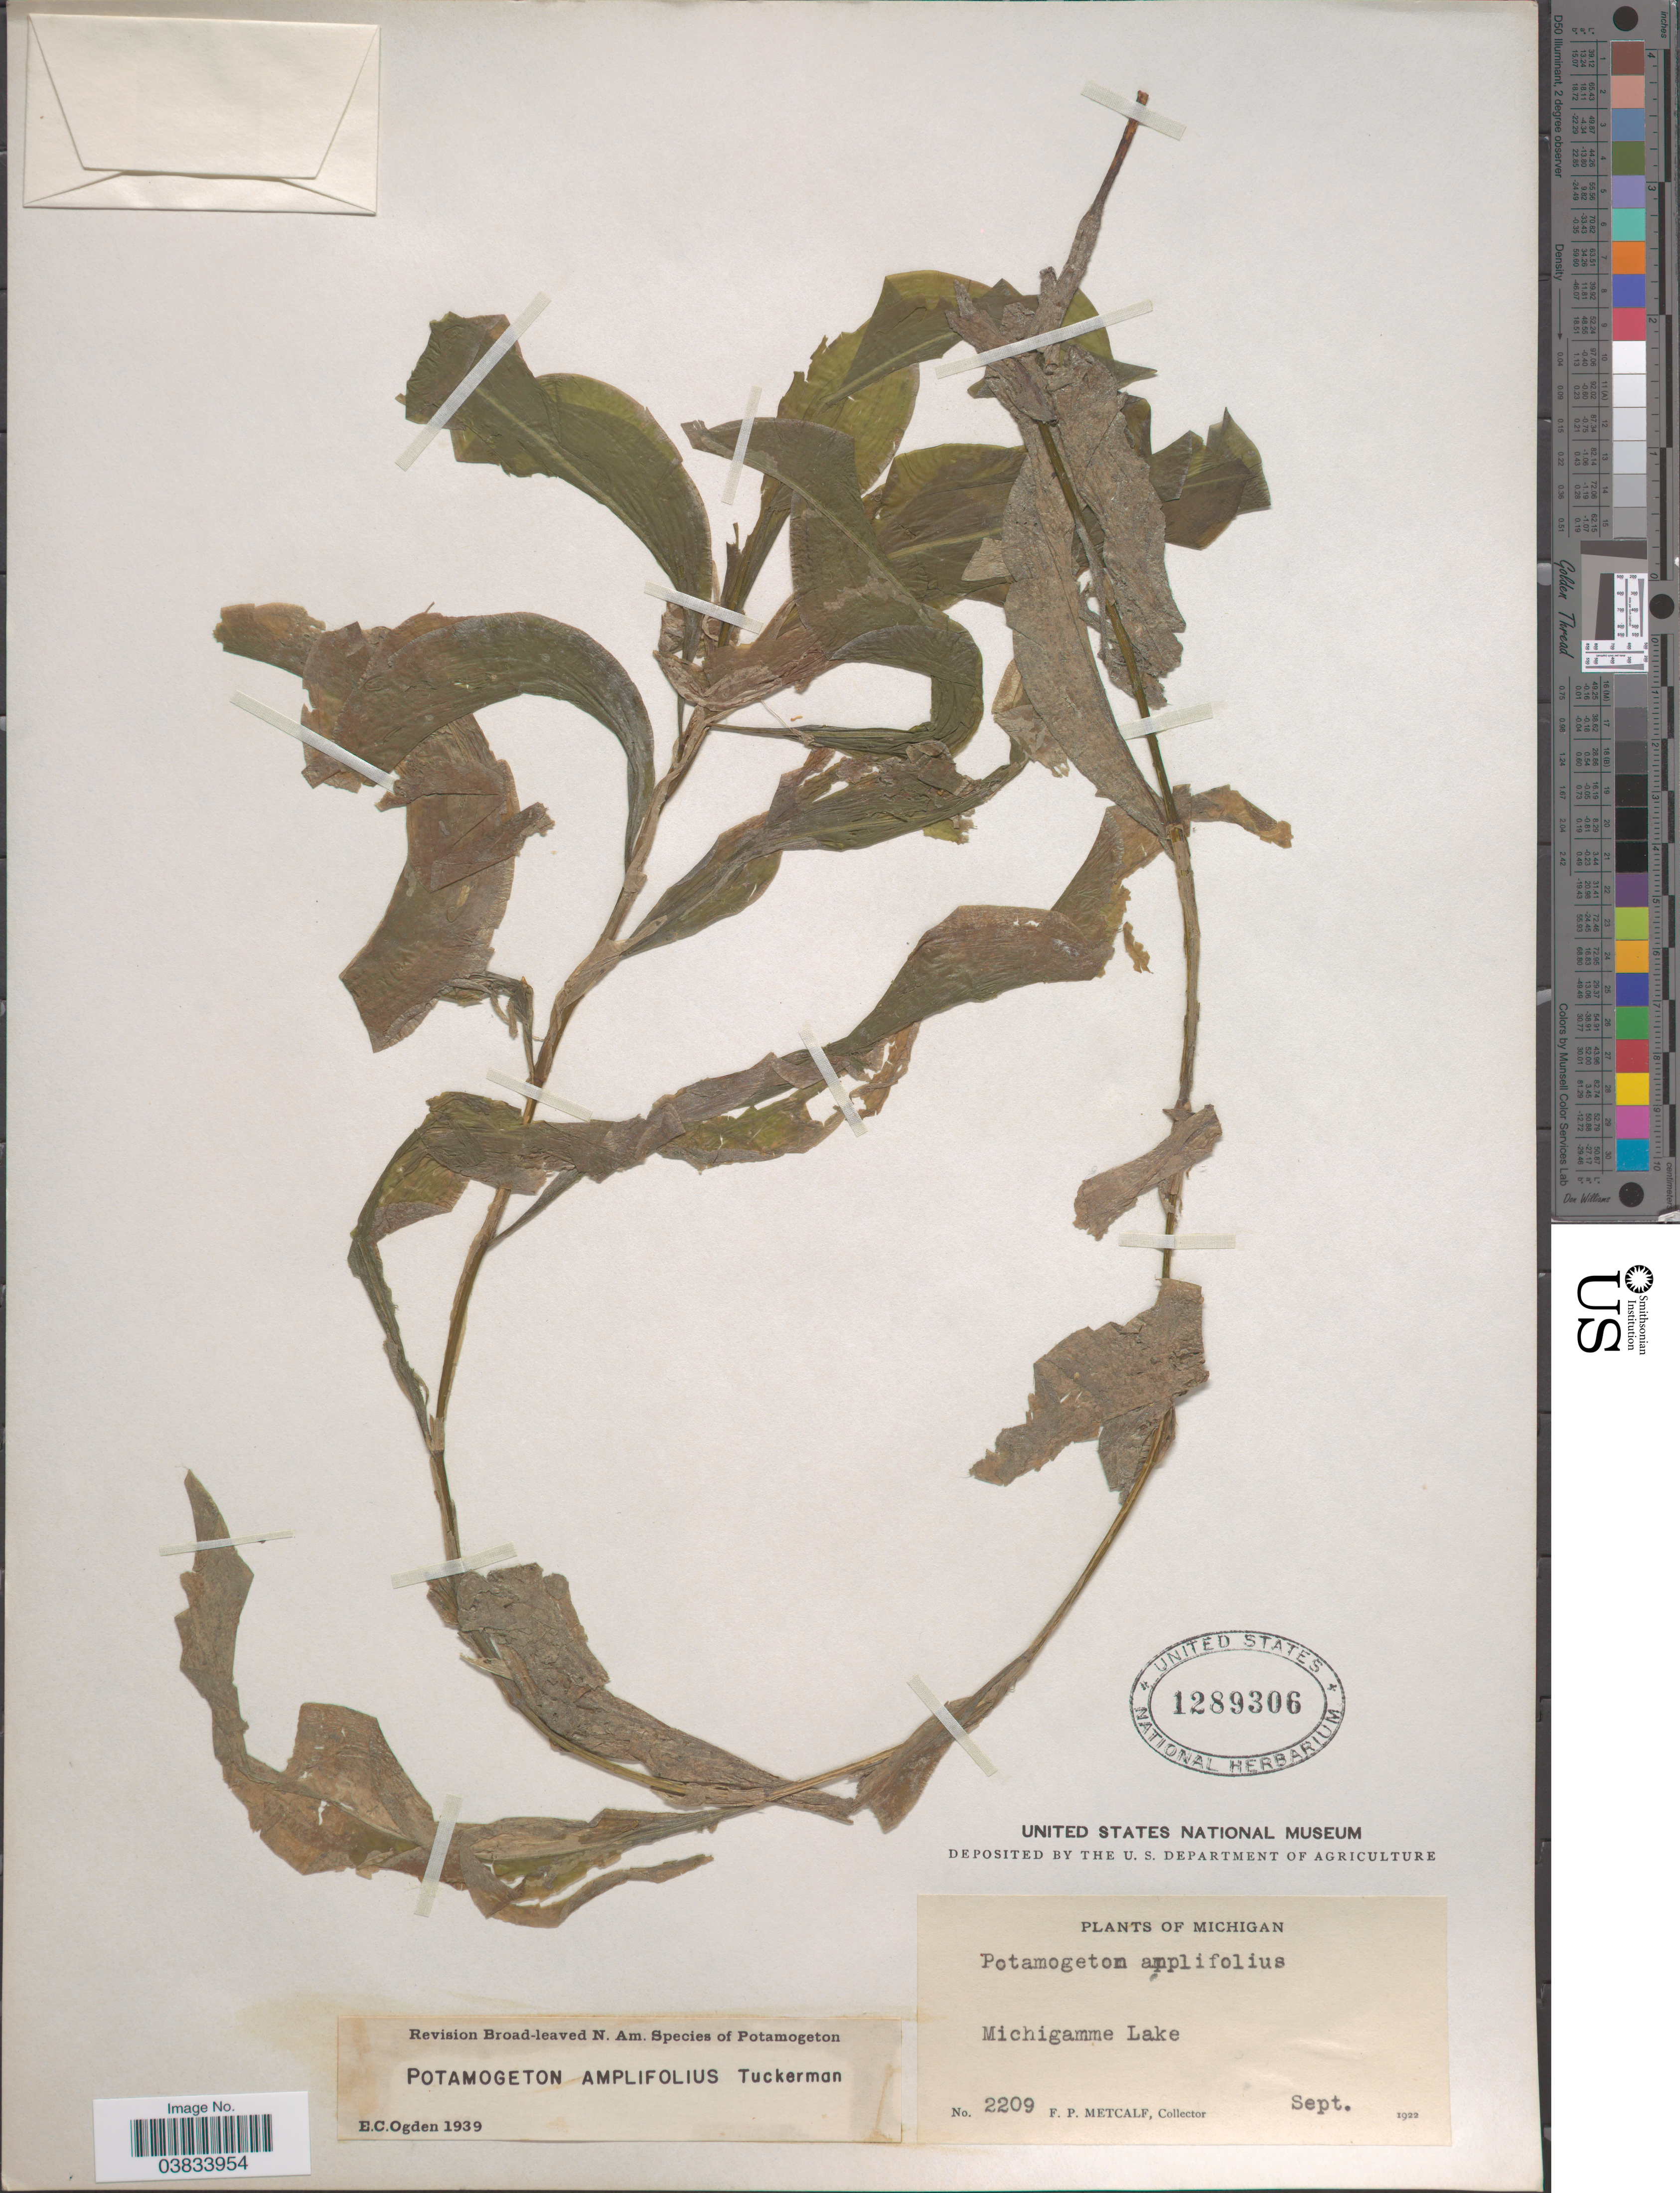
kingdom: Plantae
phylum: Tracheophyta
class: Liliopsida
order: Alismatales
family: Potamogetonaceae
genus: Potamogeton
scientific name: Potamogeton amplifolius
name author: Tuckerm.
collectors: F. Metcalf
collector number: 2209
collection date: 1922-09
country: United States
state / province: Michigan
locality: Michigamme Lake.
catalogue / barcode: US 1289306